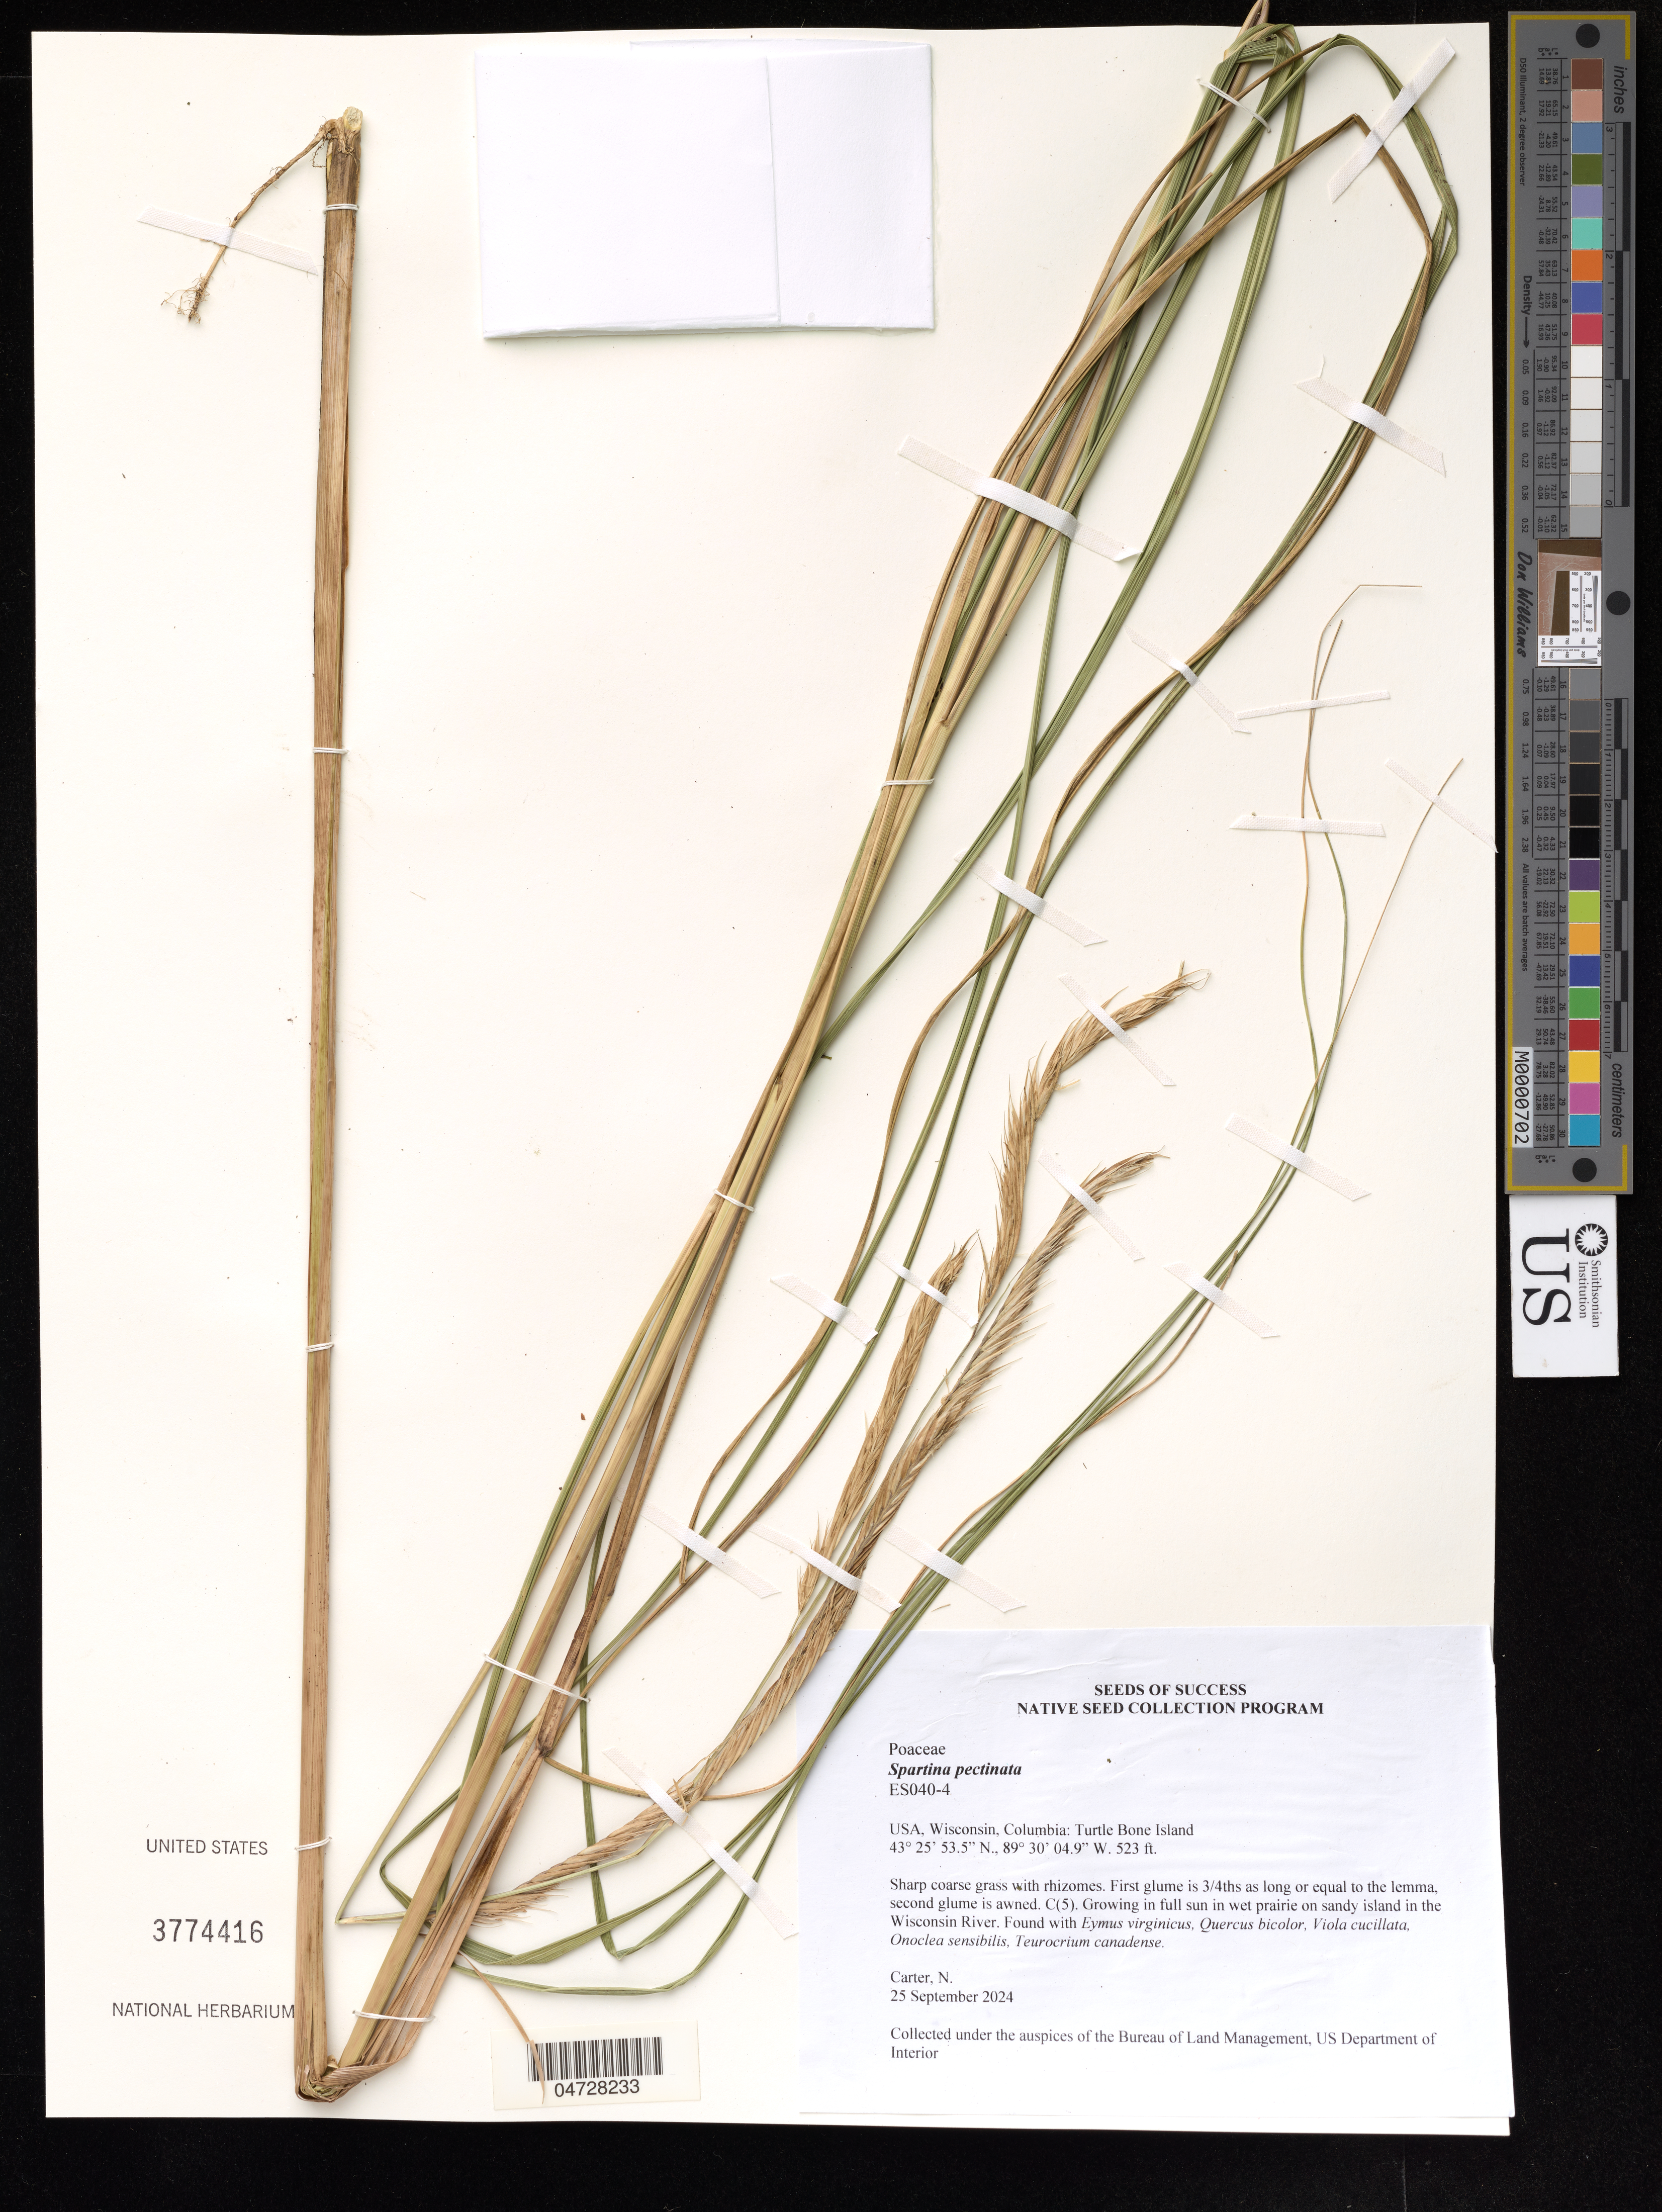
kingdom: Plantae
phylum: Tracheophyta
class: Liliopsida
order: Poales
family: Poaceae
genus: Spartina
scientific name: Spartina pectinata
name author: Link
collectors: N. Carter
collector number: ES040-4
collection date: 2024-09-25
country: United States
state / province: Wisconsin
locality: Columbia: Turtle Bone Island.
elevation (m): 159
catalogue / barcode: US 3774416